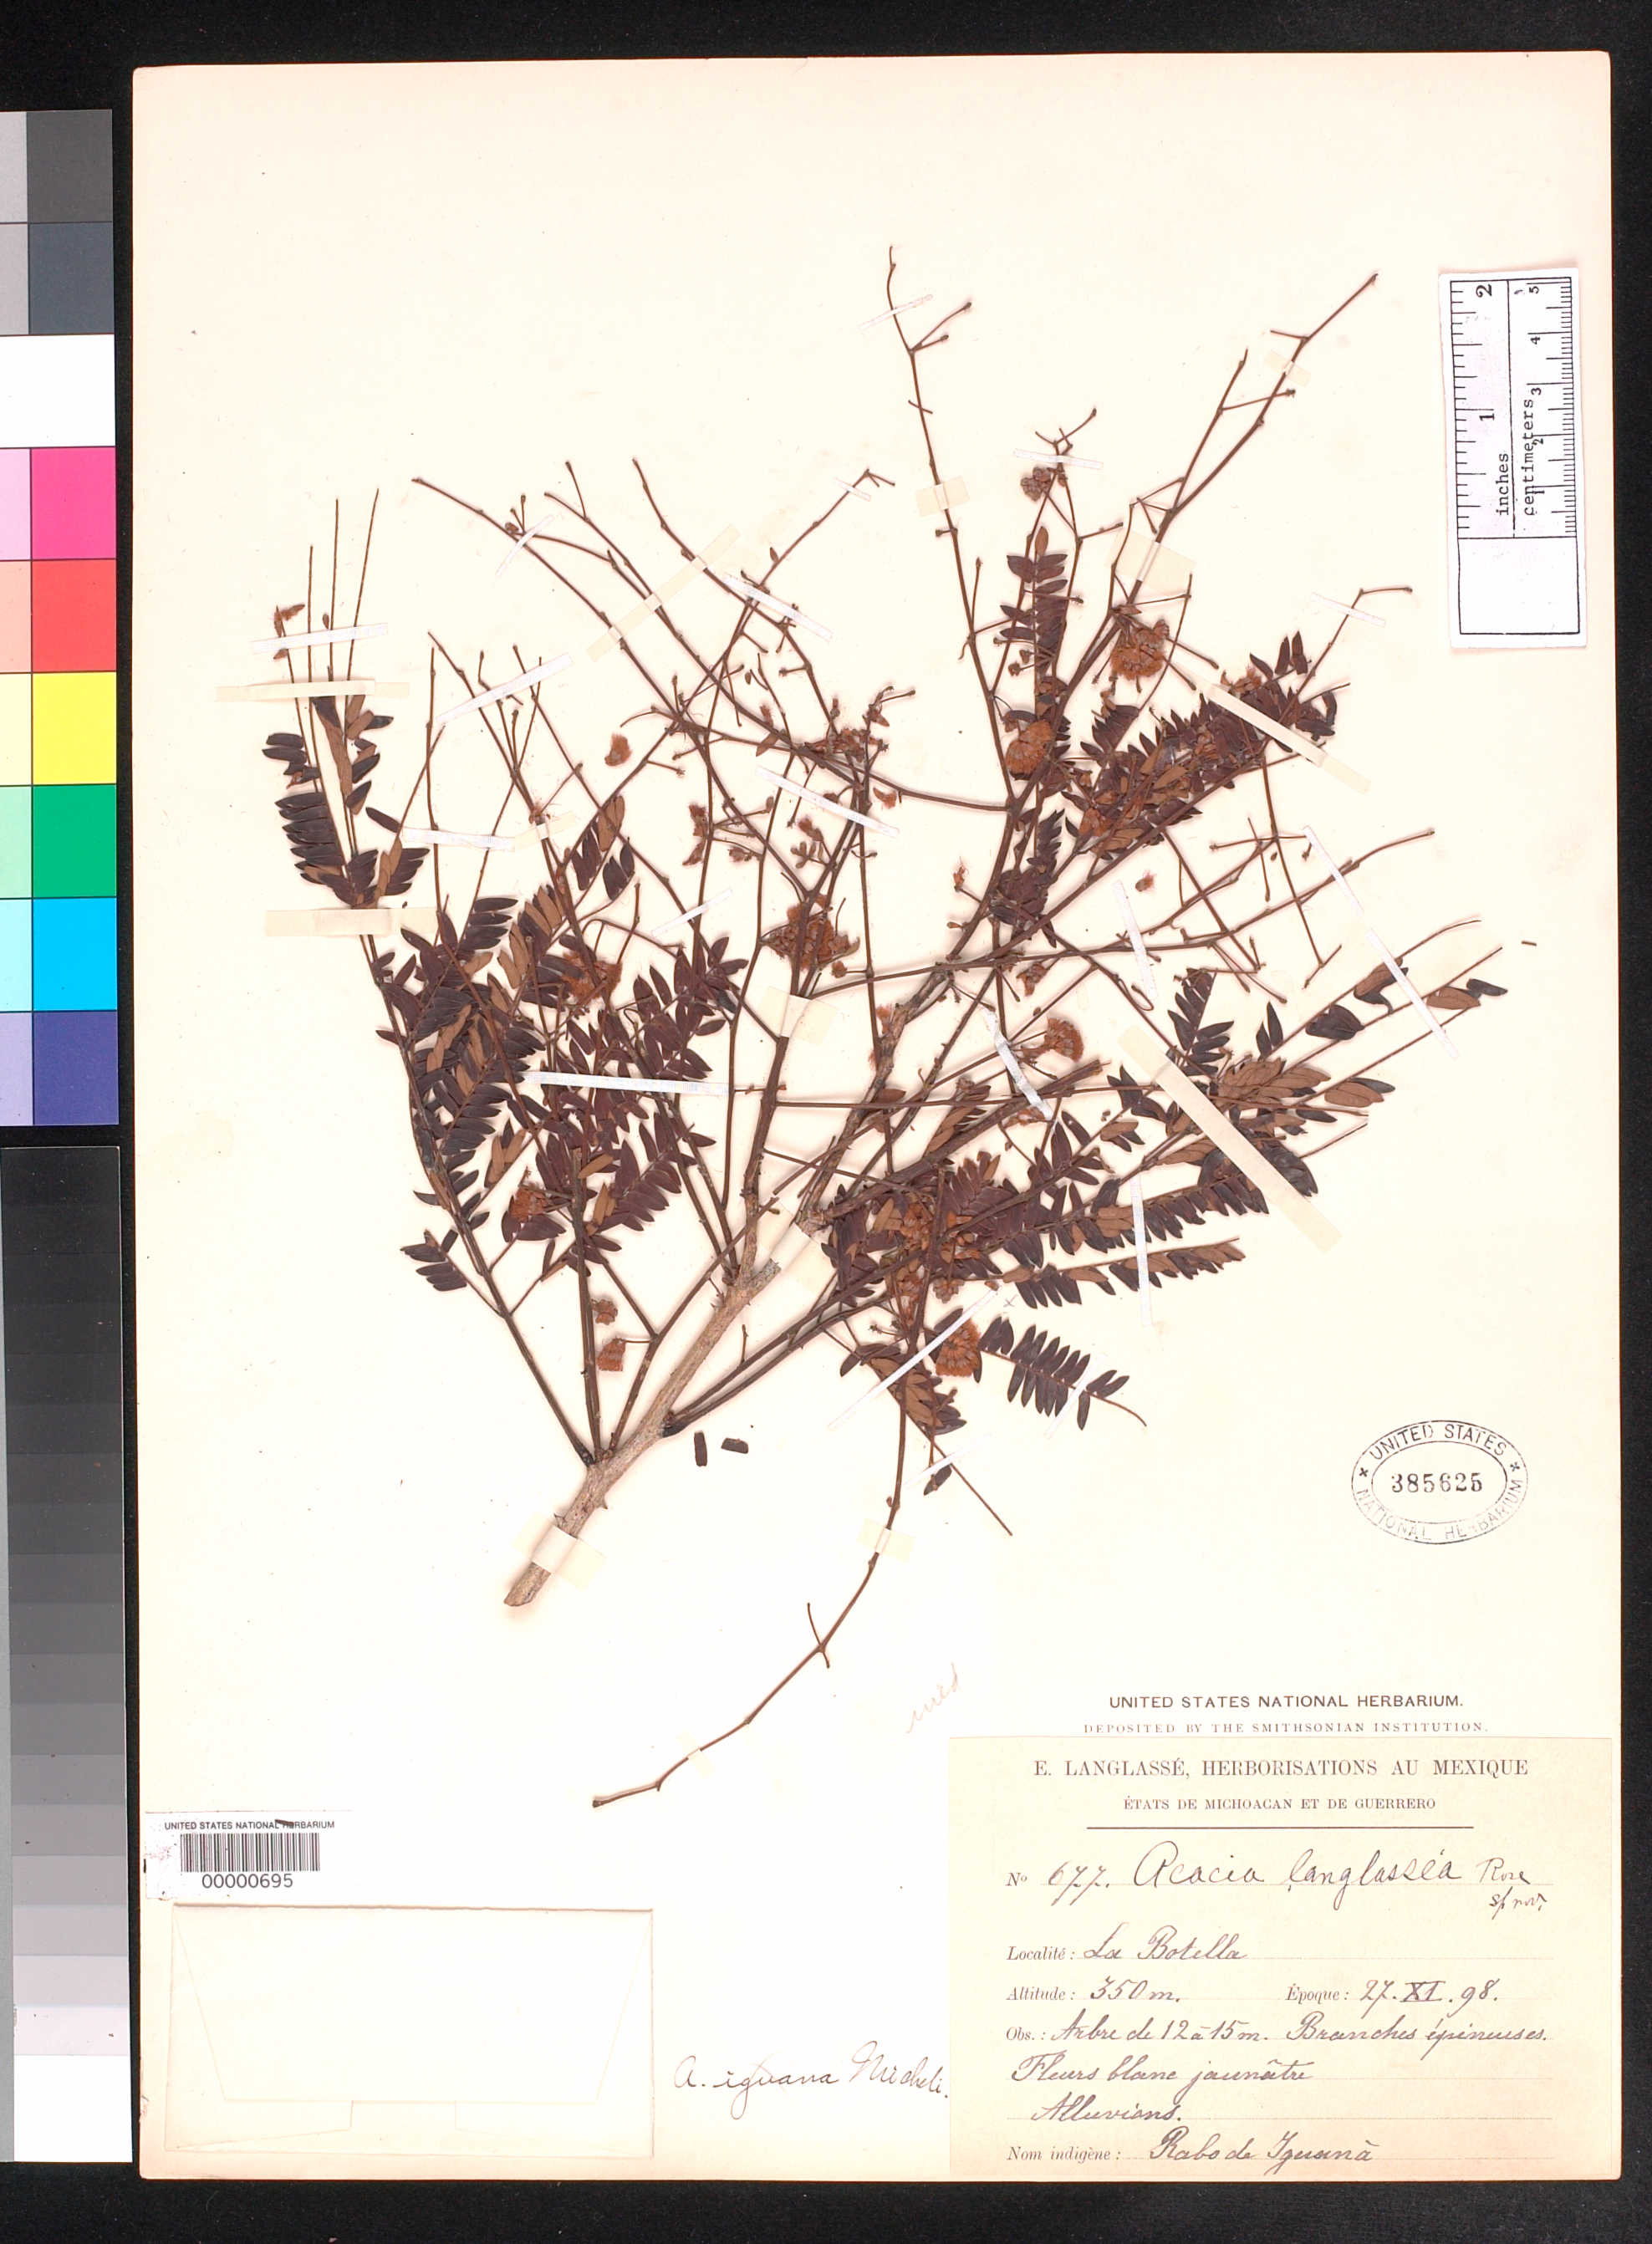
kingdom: Plantae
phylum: Tracheophyta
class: Magnoliopsida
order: Fabales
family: Fabaceae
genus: Senegalia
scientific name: Senegalia langlassei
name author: Britton & Rose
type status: Isotype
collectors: E. Langlassé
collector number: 677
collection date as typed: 27 Nov 1898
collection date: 1898-11-27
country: Mexico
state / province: Guerrero / Michoacán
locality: La Botella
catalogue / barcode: US 385625